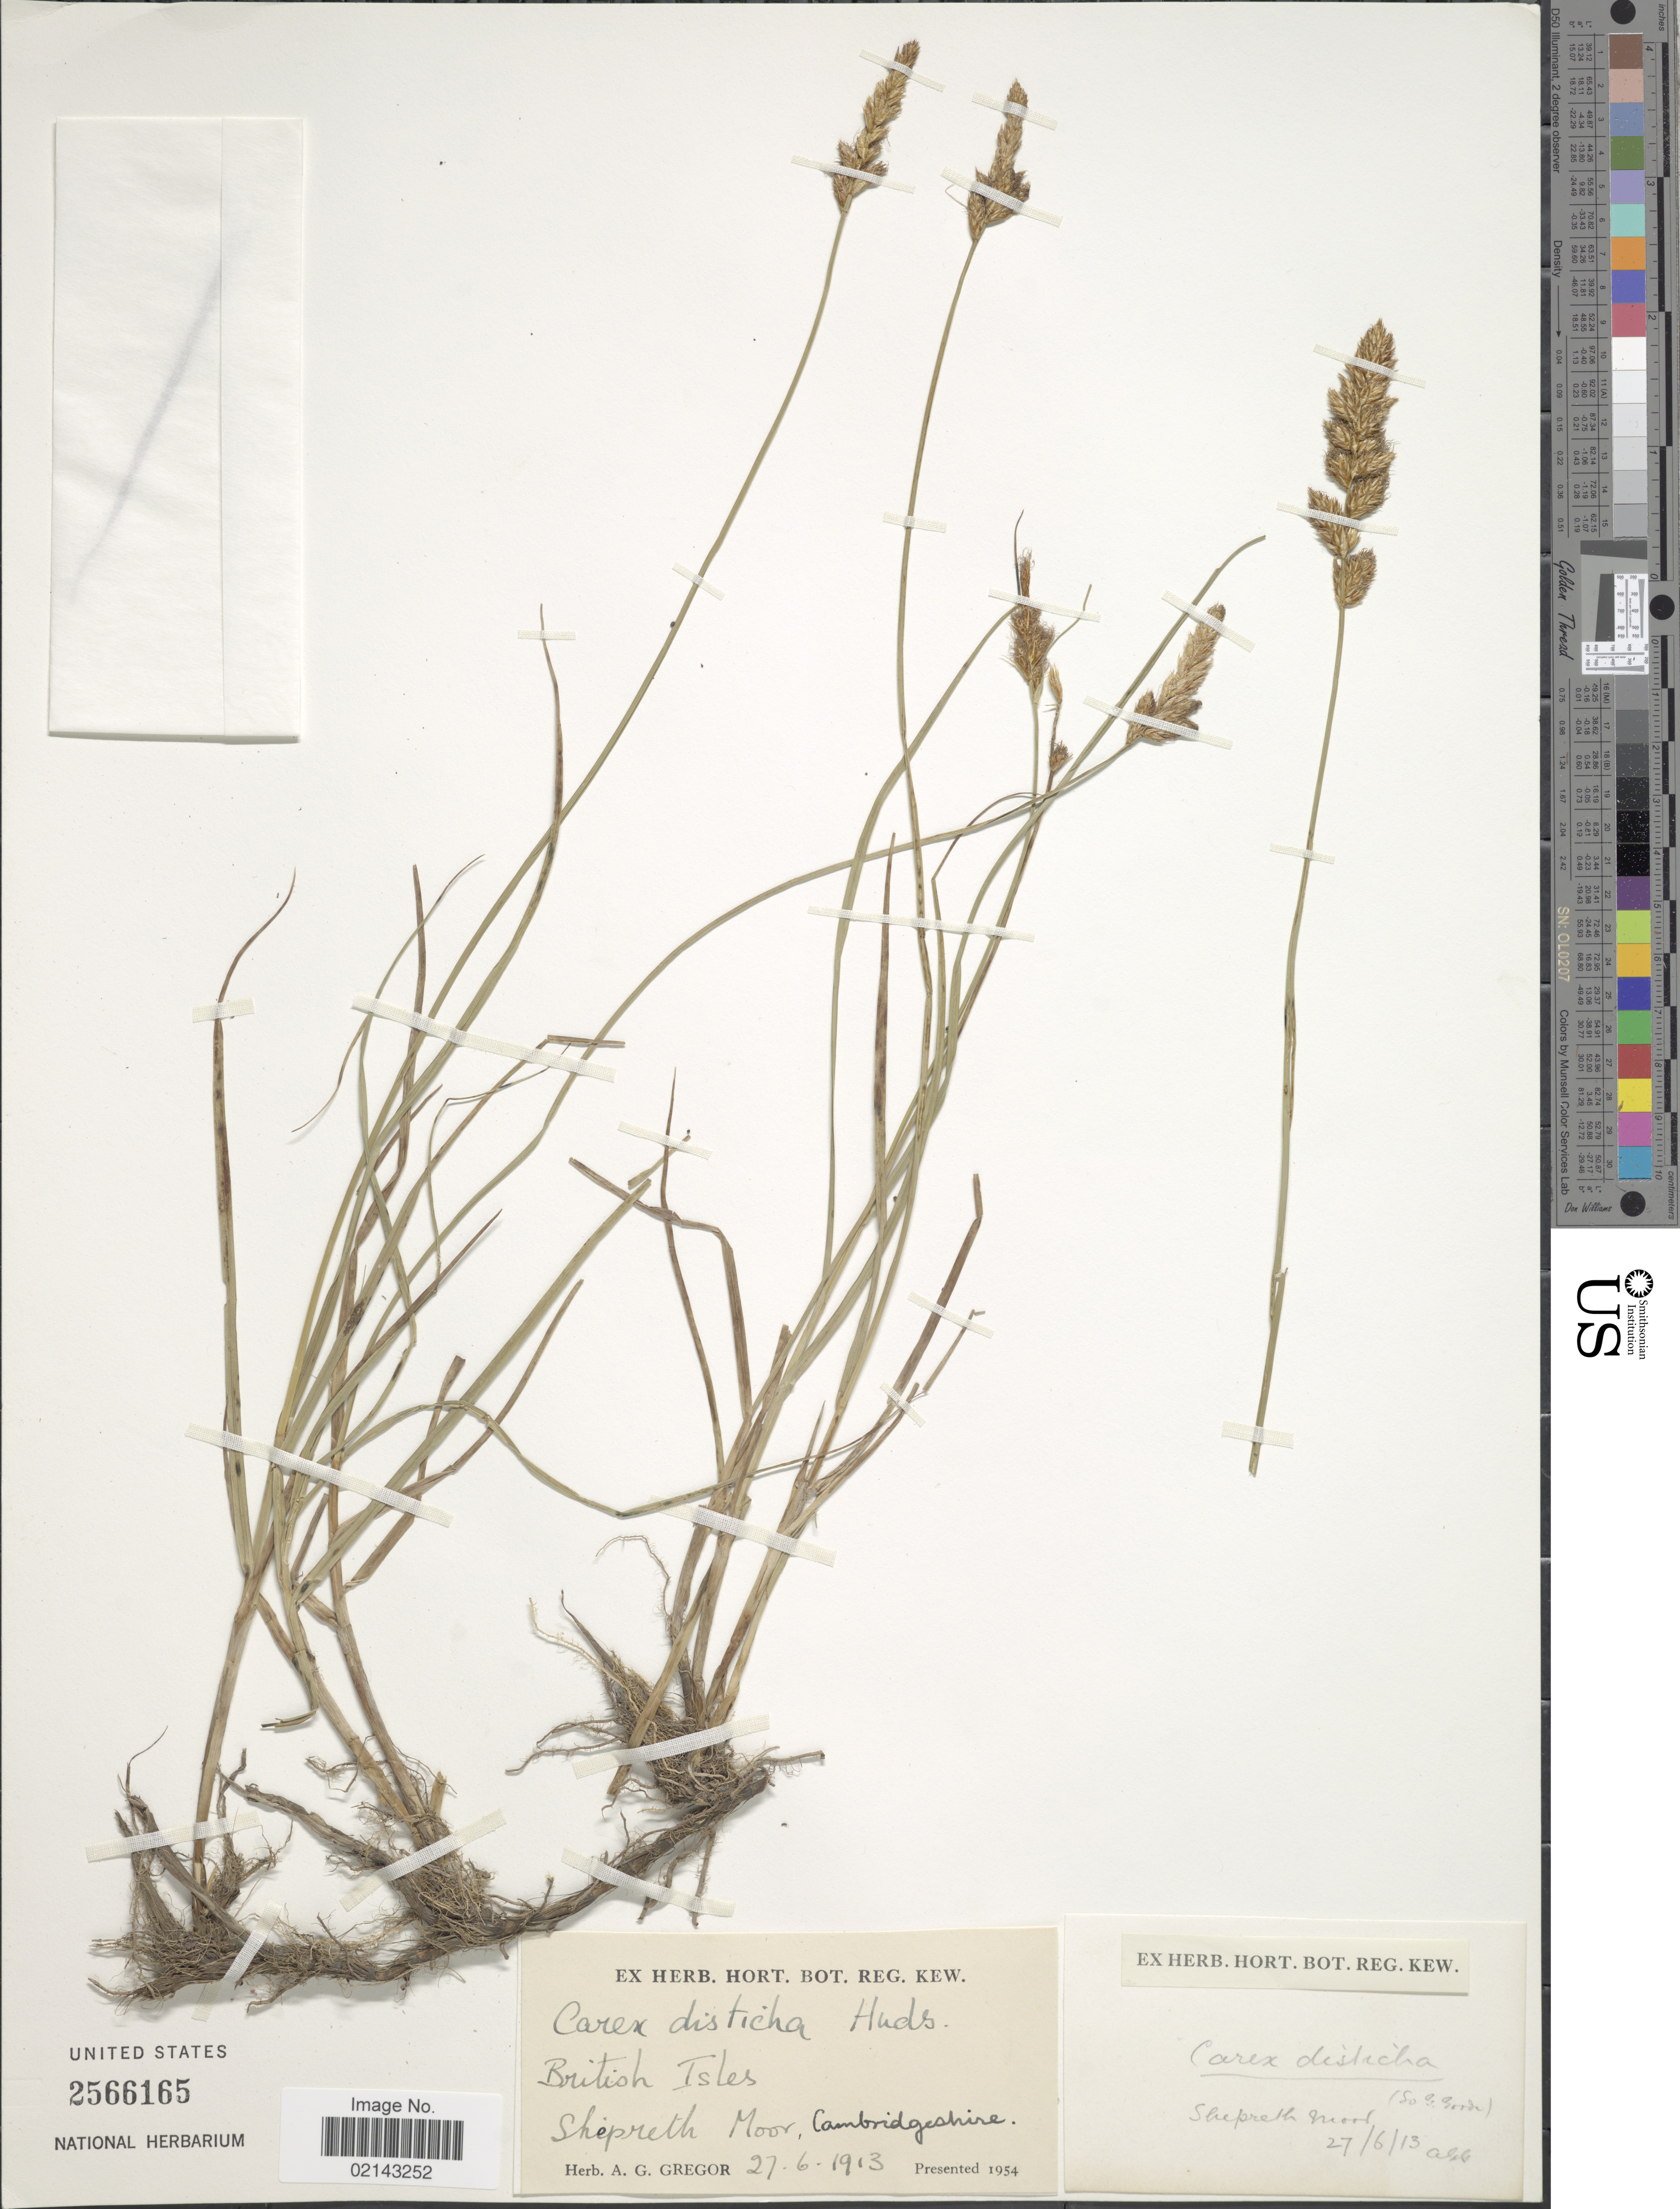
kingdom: Plantae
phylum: Tracheophyta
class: Liliopsida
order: Poales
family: Cyperaceae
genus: Carex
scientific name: Carex distachya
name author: Desf.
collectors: ex herb. A. G. Gregor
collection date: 1913-06-27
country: United Kingdom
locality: British Isles, Shepreth Moor, Cambridgeshire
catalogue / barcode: US 2566165